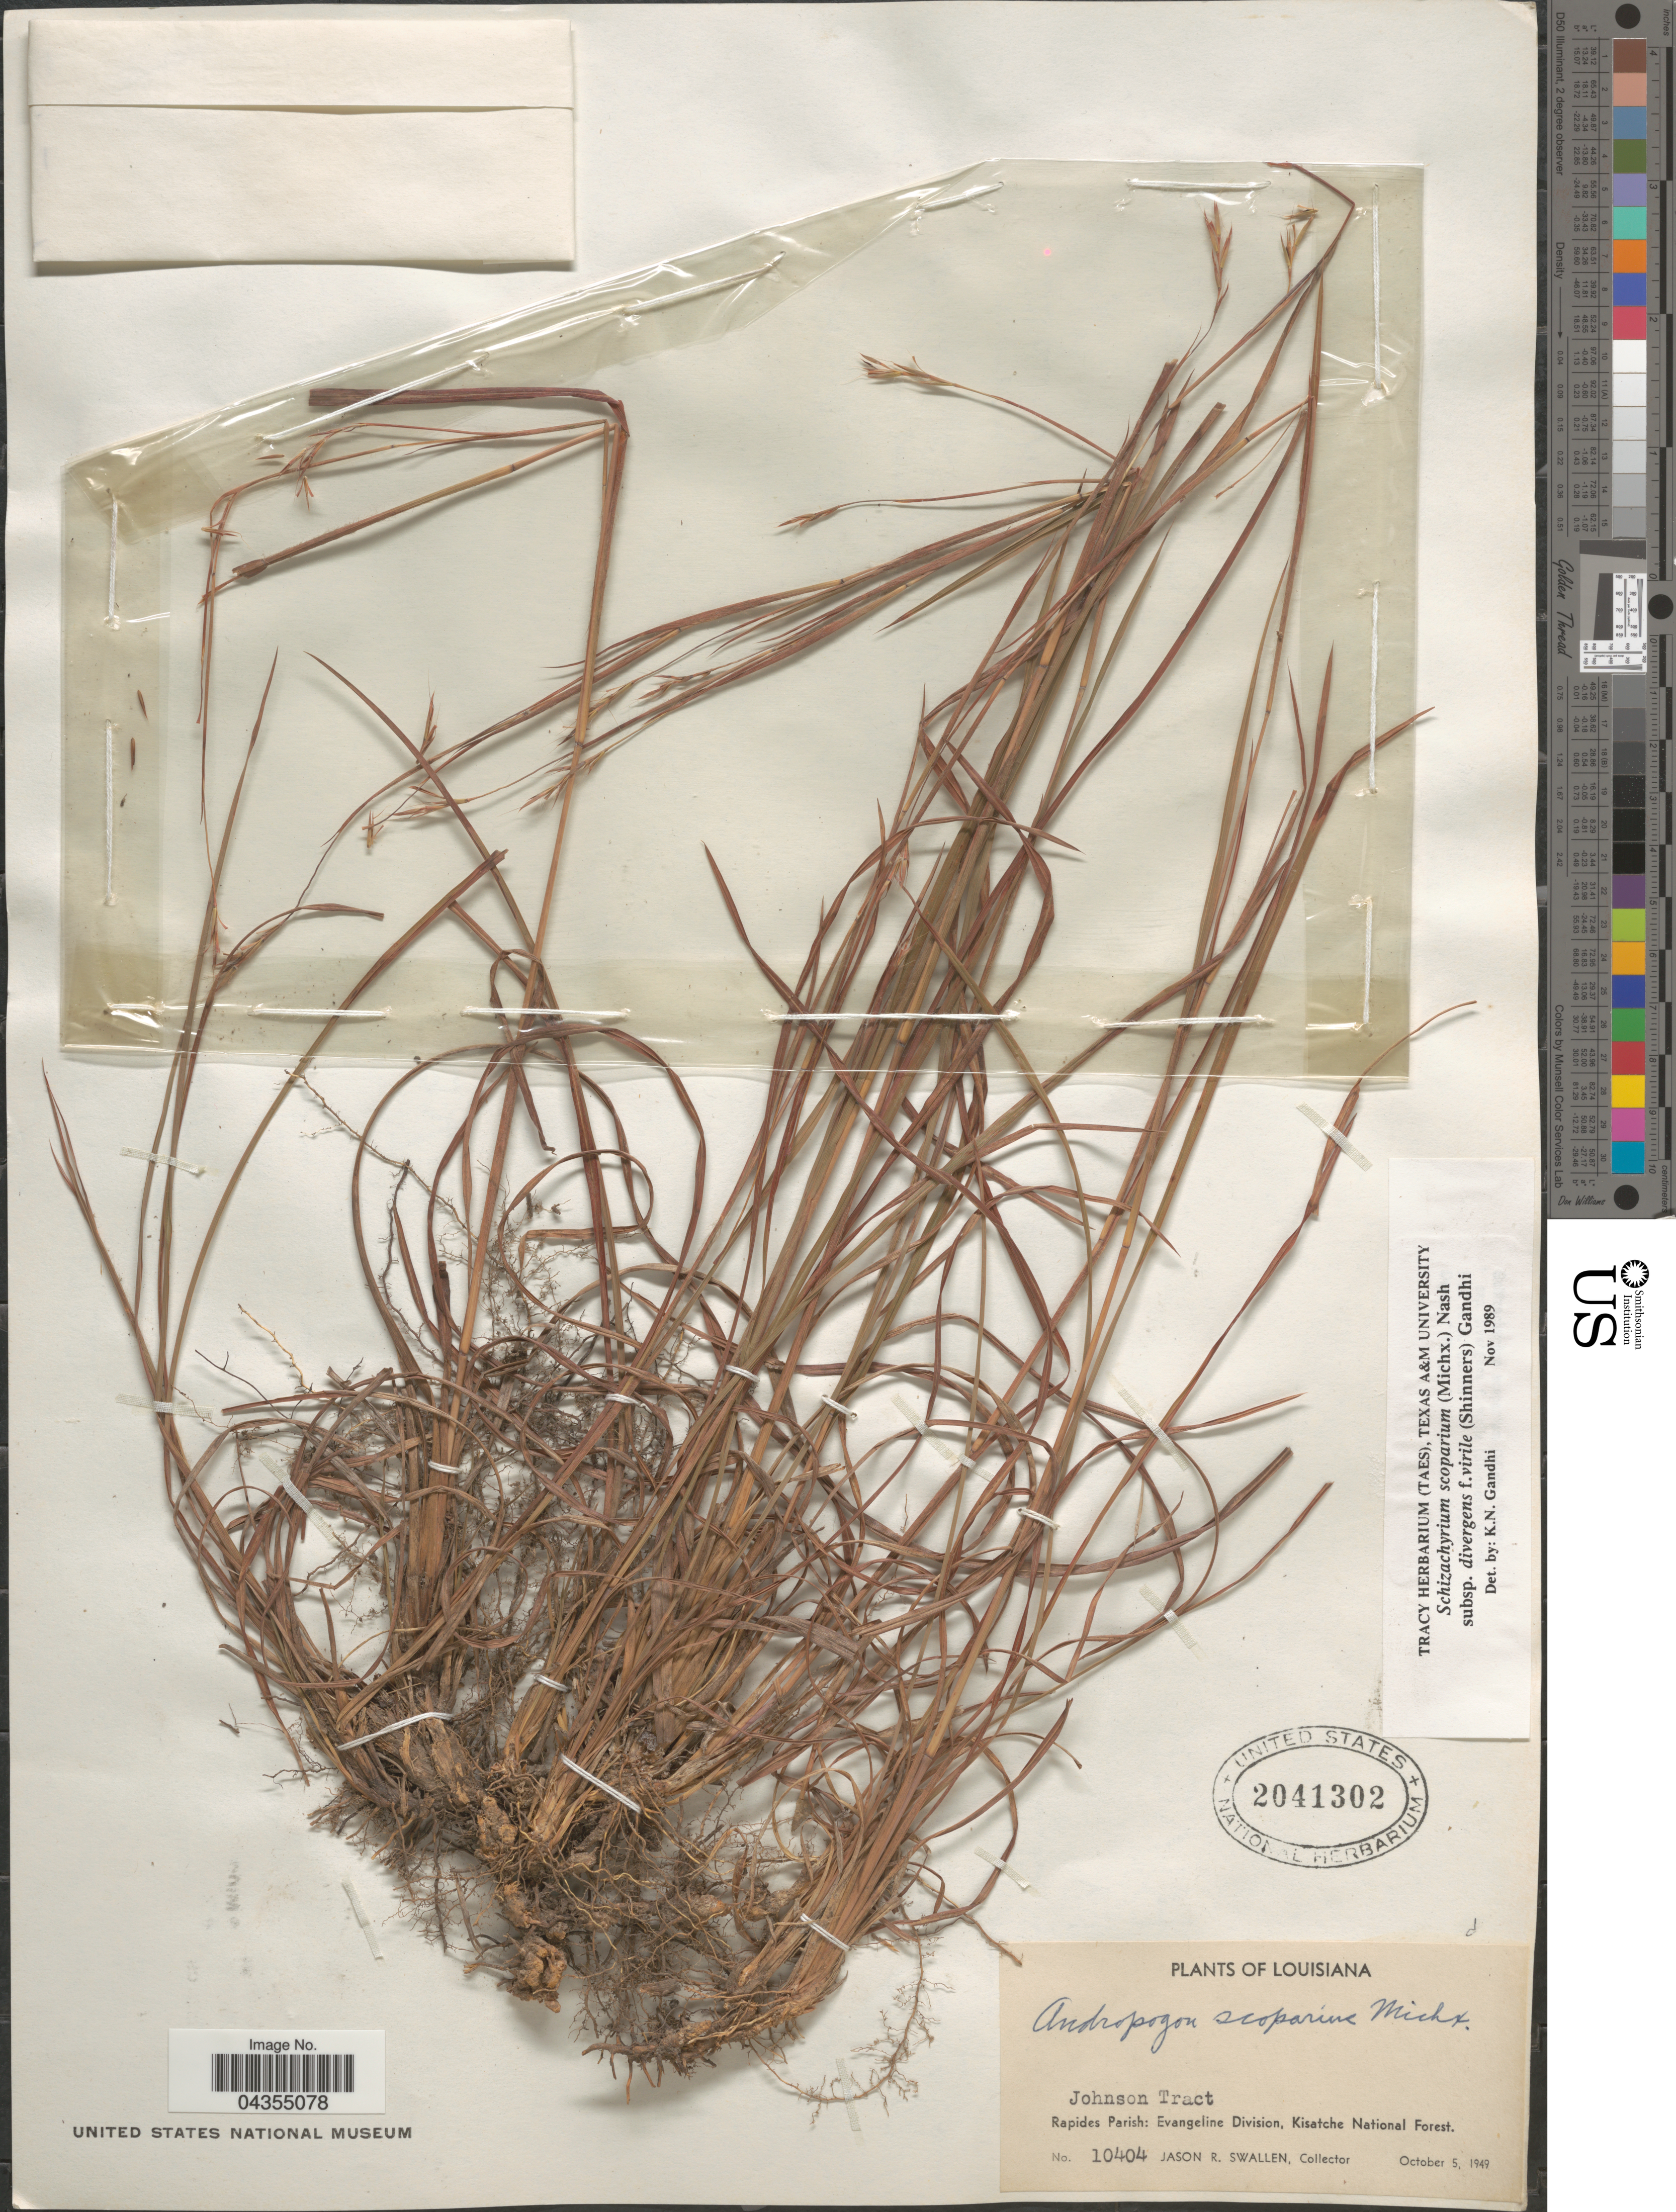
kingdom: Plantae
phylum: Tracheophyta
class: Liliopsida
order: Poales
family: Poaceae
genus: Schizachyrium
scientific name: Schizachyrium scoparium var. divergens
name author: (Hack.) Gould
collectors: J. R. Swallen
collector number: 10404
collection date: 1949-10-05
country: United States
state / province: Louisiana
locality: Johnson Tract. Rapides Parish: Evangeline Division, Kisatche National Forest.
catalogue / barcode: US 2041302